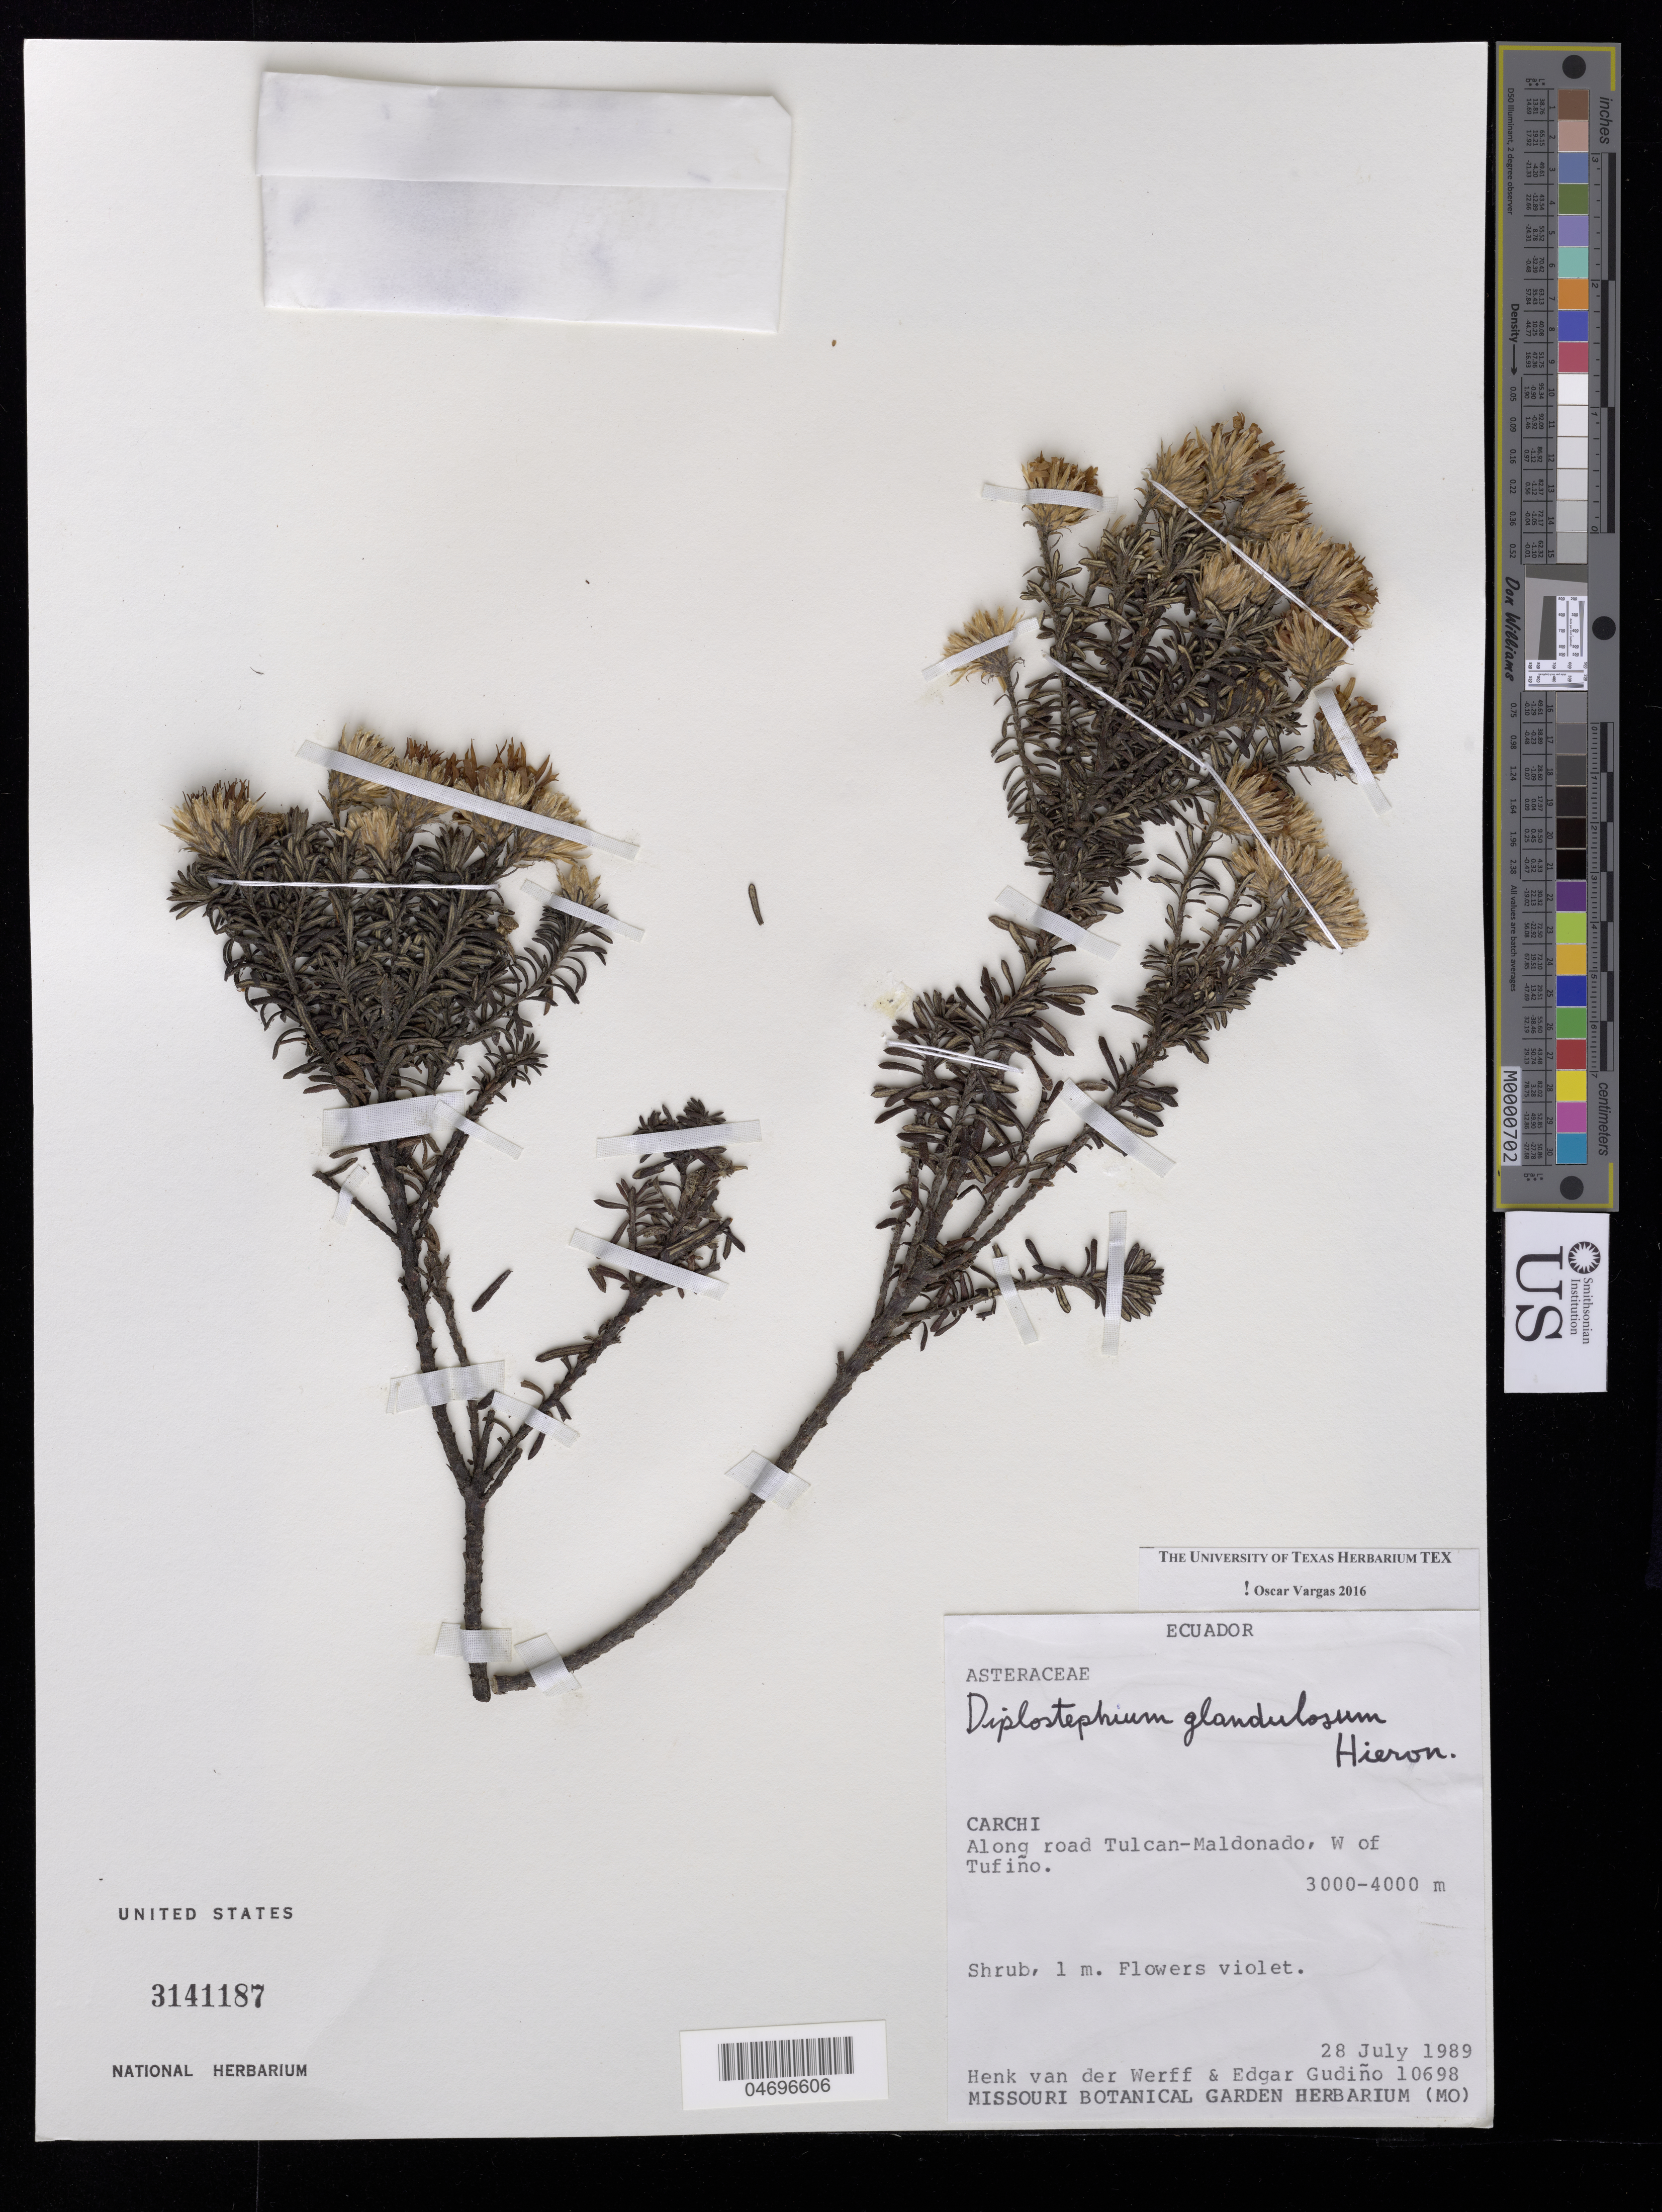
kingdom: Plantae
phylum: Tracheophyta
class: Magnoliopsida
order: Asterales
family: Asteraceae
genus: Diplostephium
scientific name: Diplostephium glandulosum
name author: Hieron.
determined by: Vargas, Oscar M.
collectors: H. van der Werff & E. Gudiño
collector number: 10698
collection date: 1989-07-28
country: Ecuador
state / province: Carchi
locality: Along road Tulcan-Maldonado, W of Tufino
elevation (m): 3000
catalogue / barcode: US 3141187